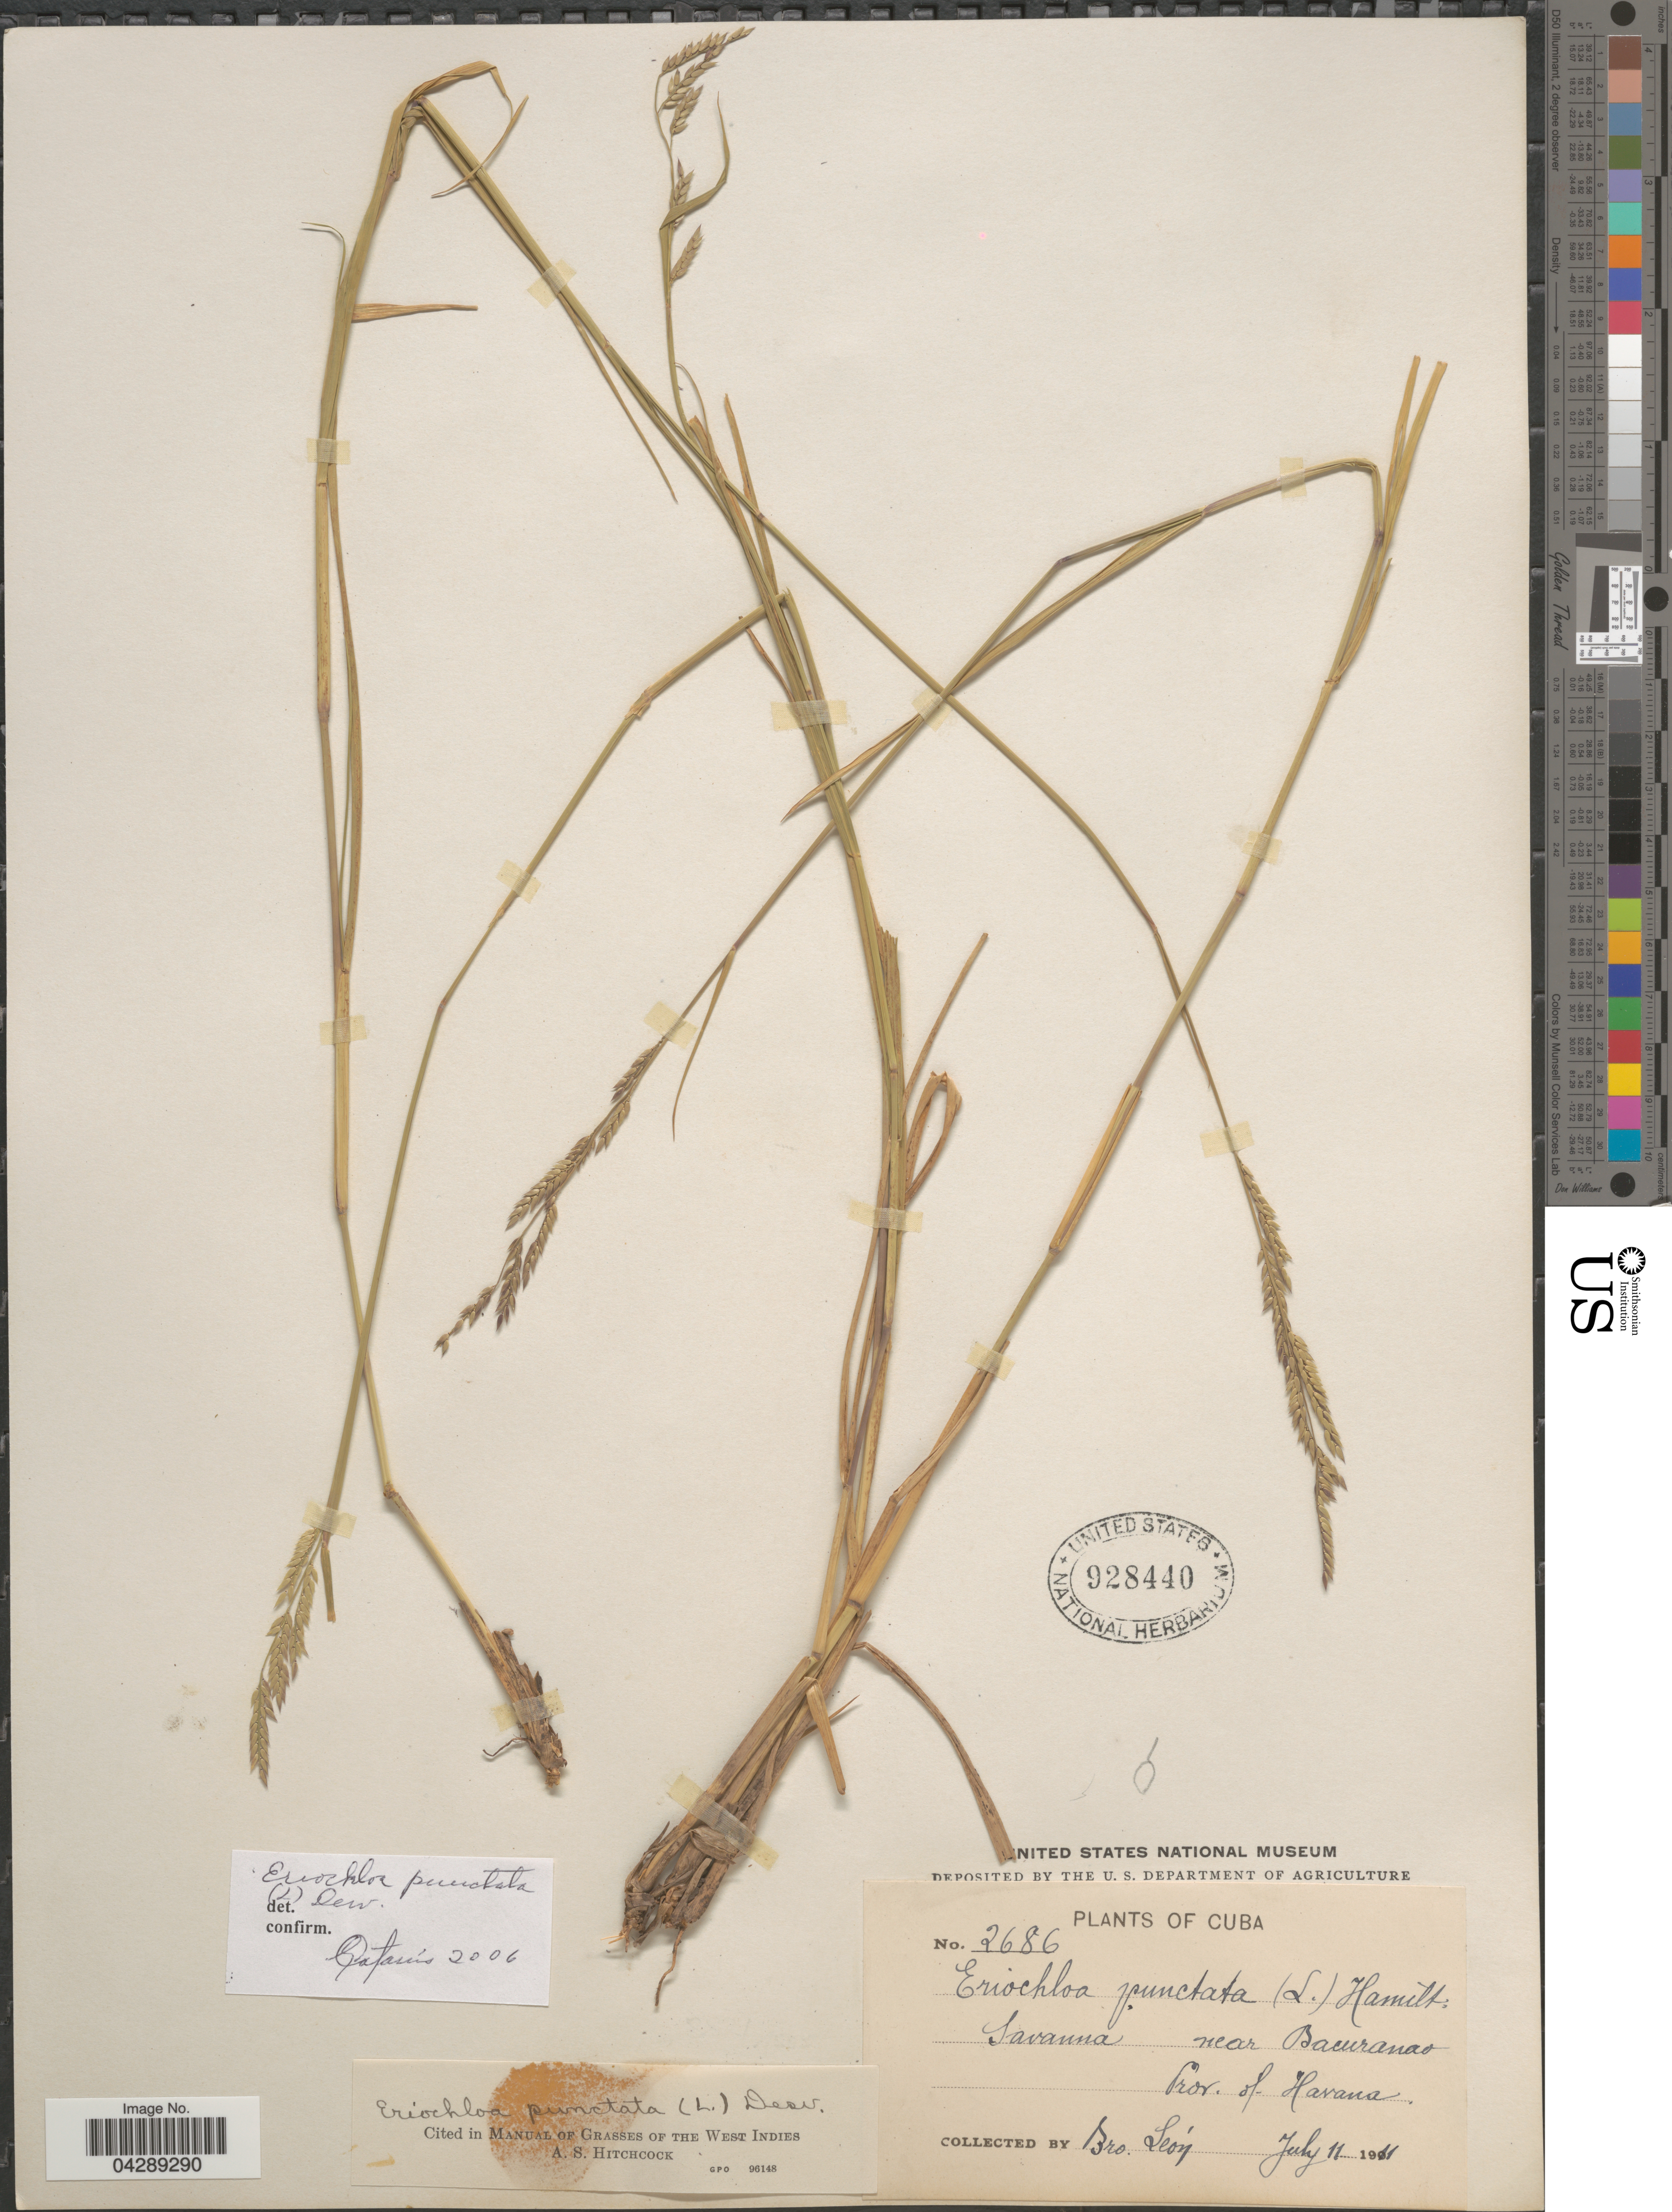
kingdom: Plantae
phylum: Tracheophyta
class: Liliopsida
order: Poales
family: Poaceae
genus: Eriochloa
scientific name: Eriochloa punctata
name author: (L.) Desv. ex Ham.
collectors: Bro. León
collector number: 2686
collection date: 1911-07-11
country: Cuba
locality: Savanna near Bacuranao Prov. of Havana.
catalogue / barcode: US 928440